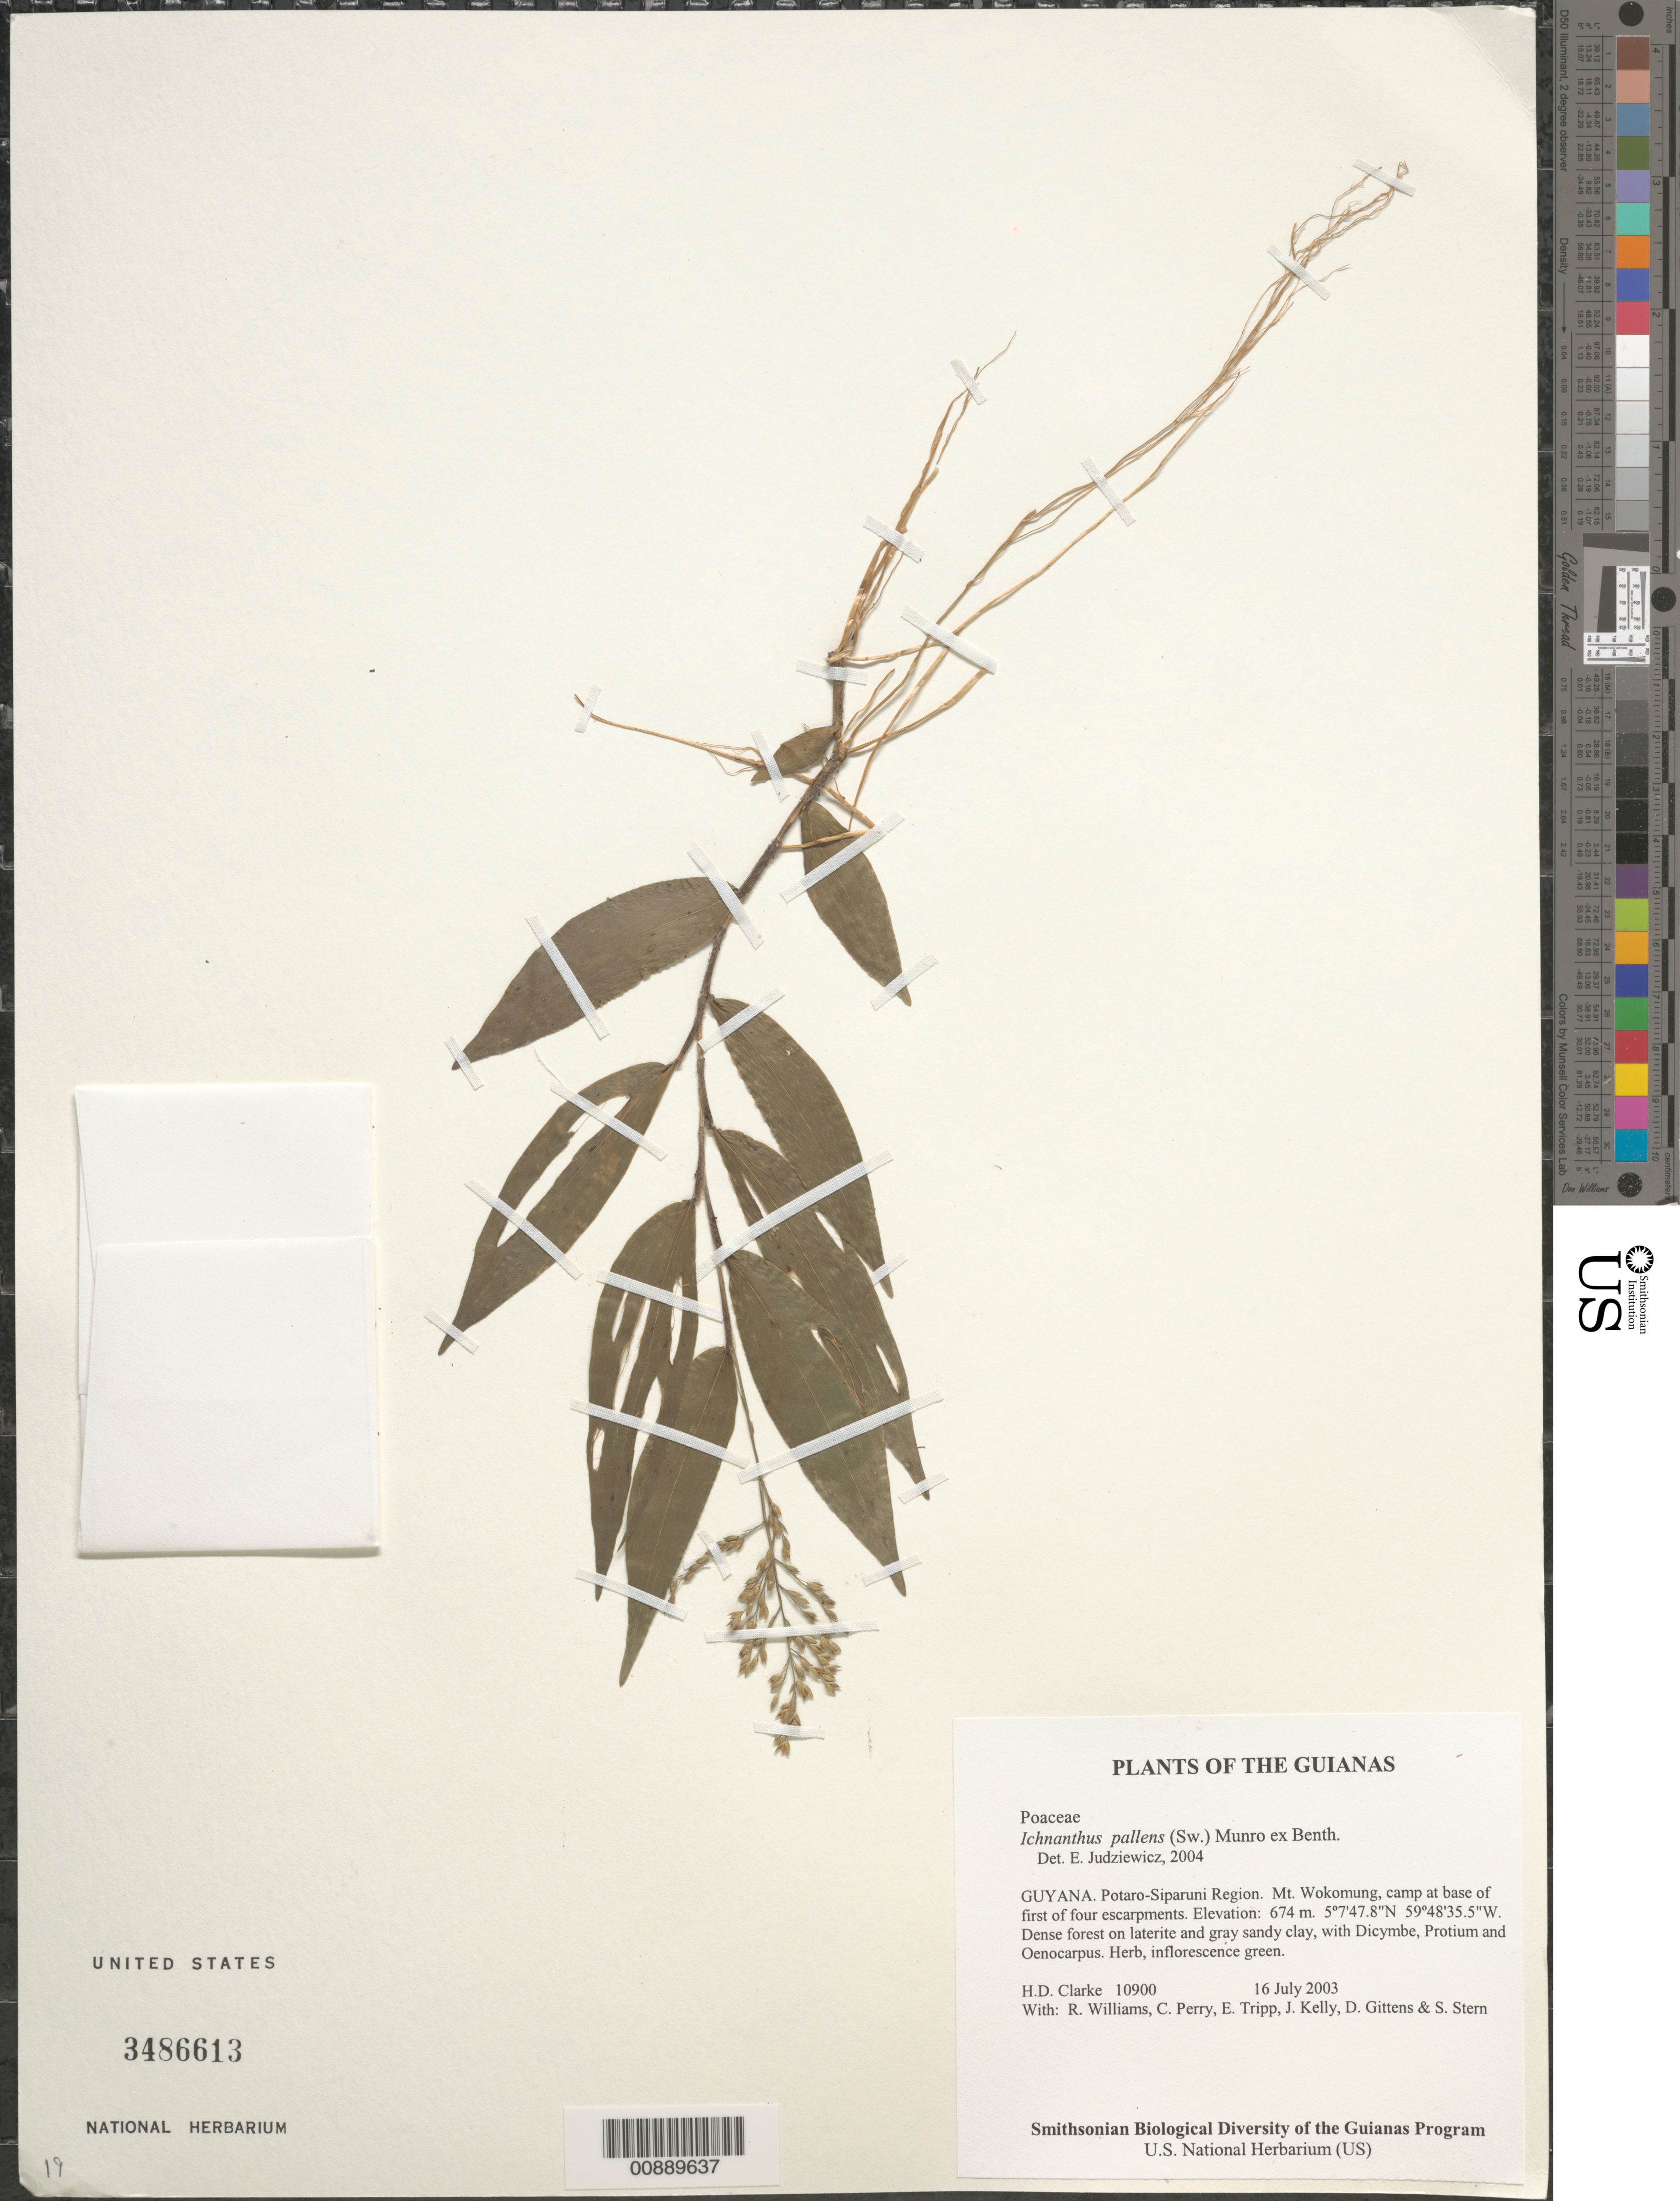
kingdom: Plantae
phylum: Tracheophyta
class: Liliopsida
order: Poales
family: Poaceae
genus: Ichnanthus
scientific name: Ichnanthus pallens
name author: (Sw.) Munro ex Benth.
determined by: Judziewicz, E. J.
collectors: H. D. Clarke, R. Williams, C. Perry, E. Tripp, J. Kelly, D. Gittens & S. R. Stern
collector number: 10900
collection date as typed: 16 July 2003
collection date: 2003-07-16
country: Guyana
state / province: Potaro-Siparuni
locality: Mt. Wokomung, camp at base of first of four escarpments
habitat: Dense forest on laterite and gray sandy clay, with Dicymbe, Protium and Oenocarpus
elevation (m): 674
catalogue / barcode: US 3486613